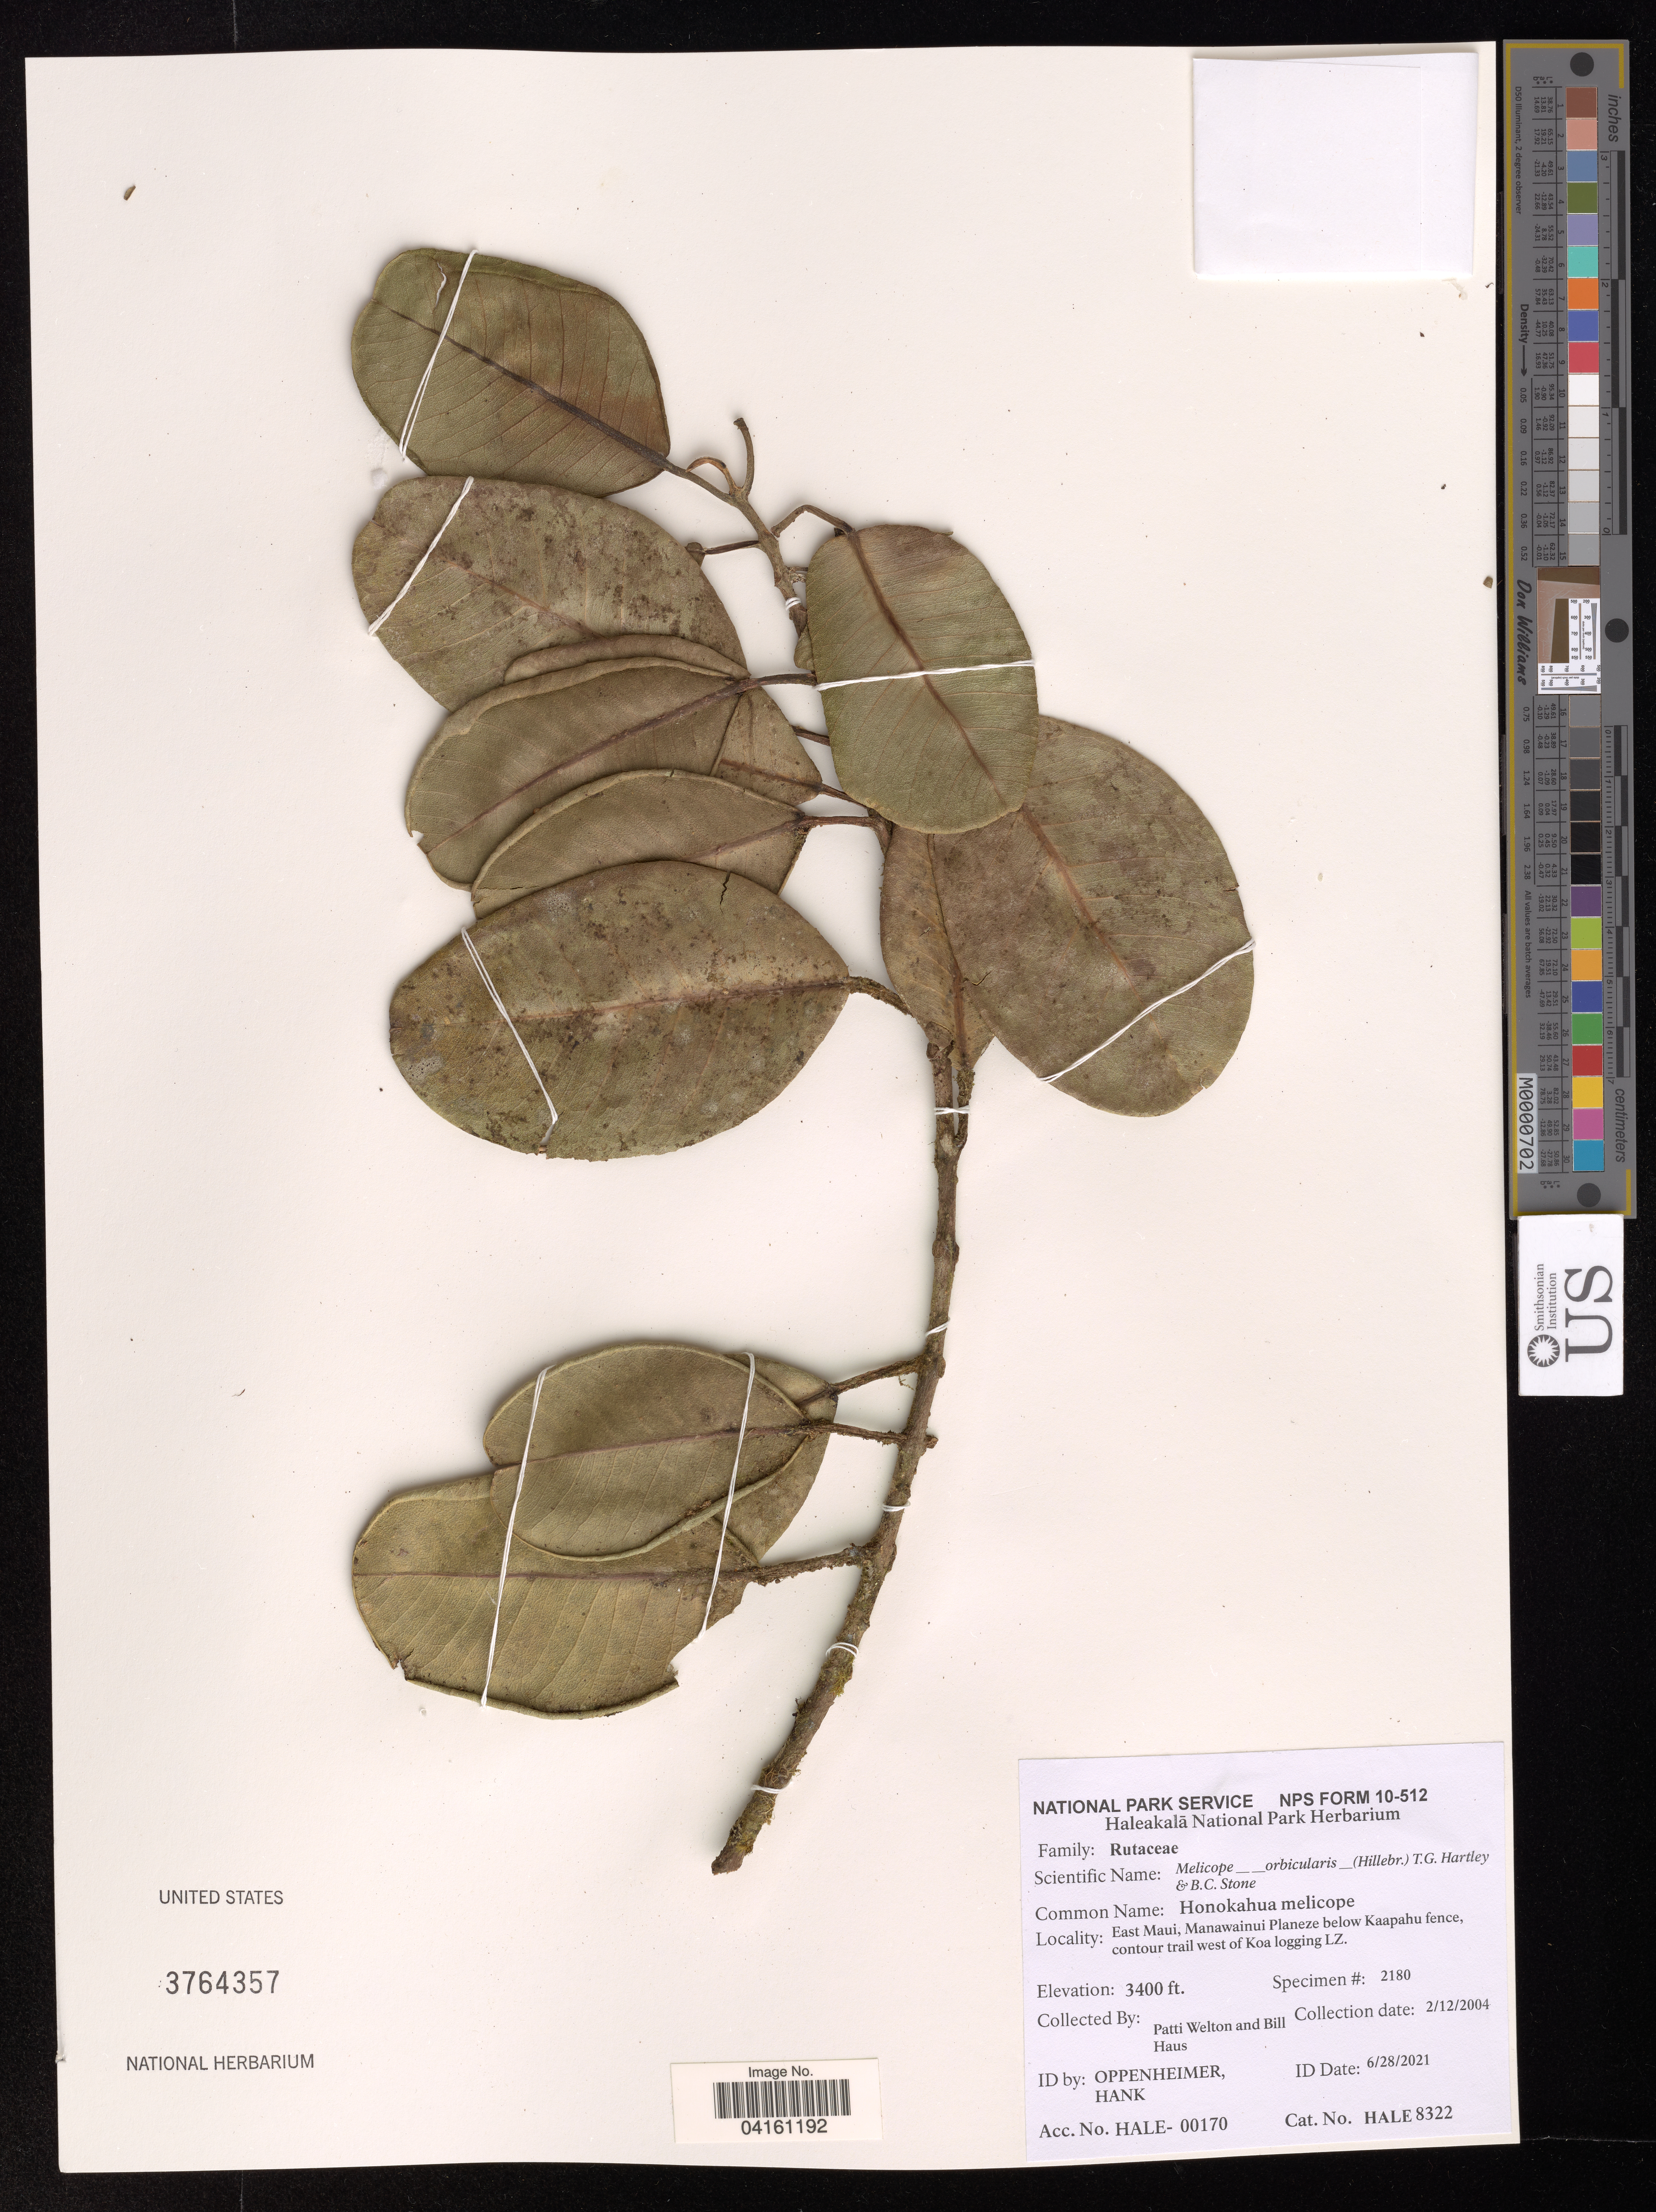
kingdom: Plantae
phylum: Tracheophyta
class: Magnoliopsida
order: Sapindales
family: Rutaceae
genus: Melicope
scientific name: Melicope orbicularis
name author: (Hillebr.) T.G. Hartley & B.C. Stone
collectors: P. Welton & B. Haus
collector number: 2180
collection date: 2004-02-12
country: United States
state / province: Hawaii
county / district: Maui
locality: East Maui, Manawainui Planeze below Kaapahu fence, contour trail west of Koa logging LZ.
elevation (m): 1036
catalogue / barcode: US 3764357